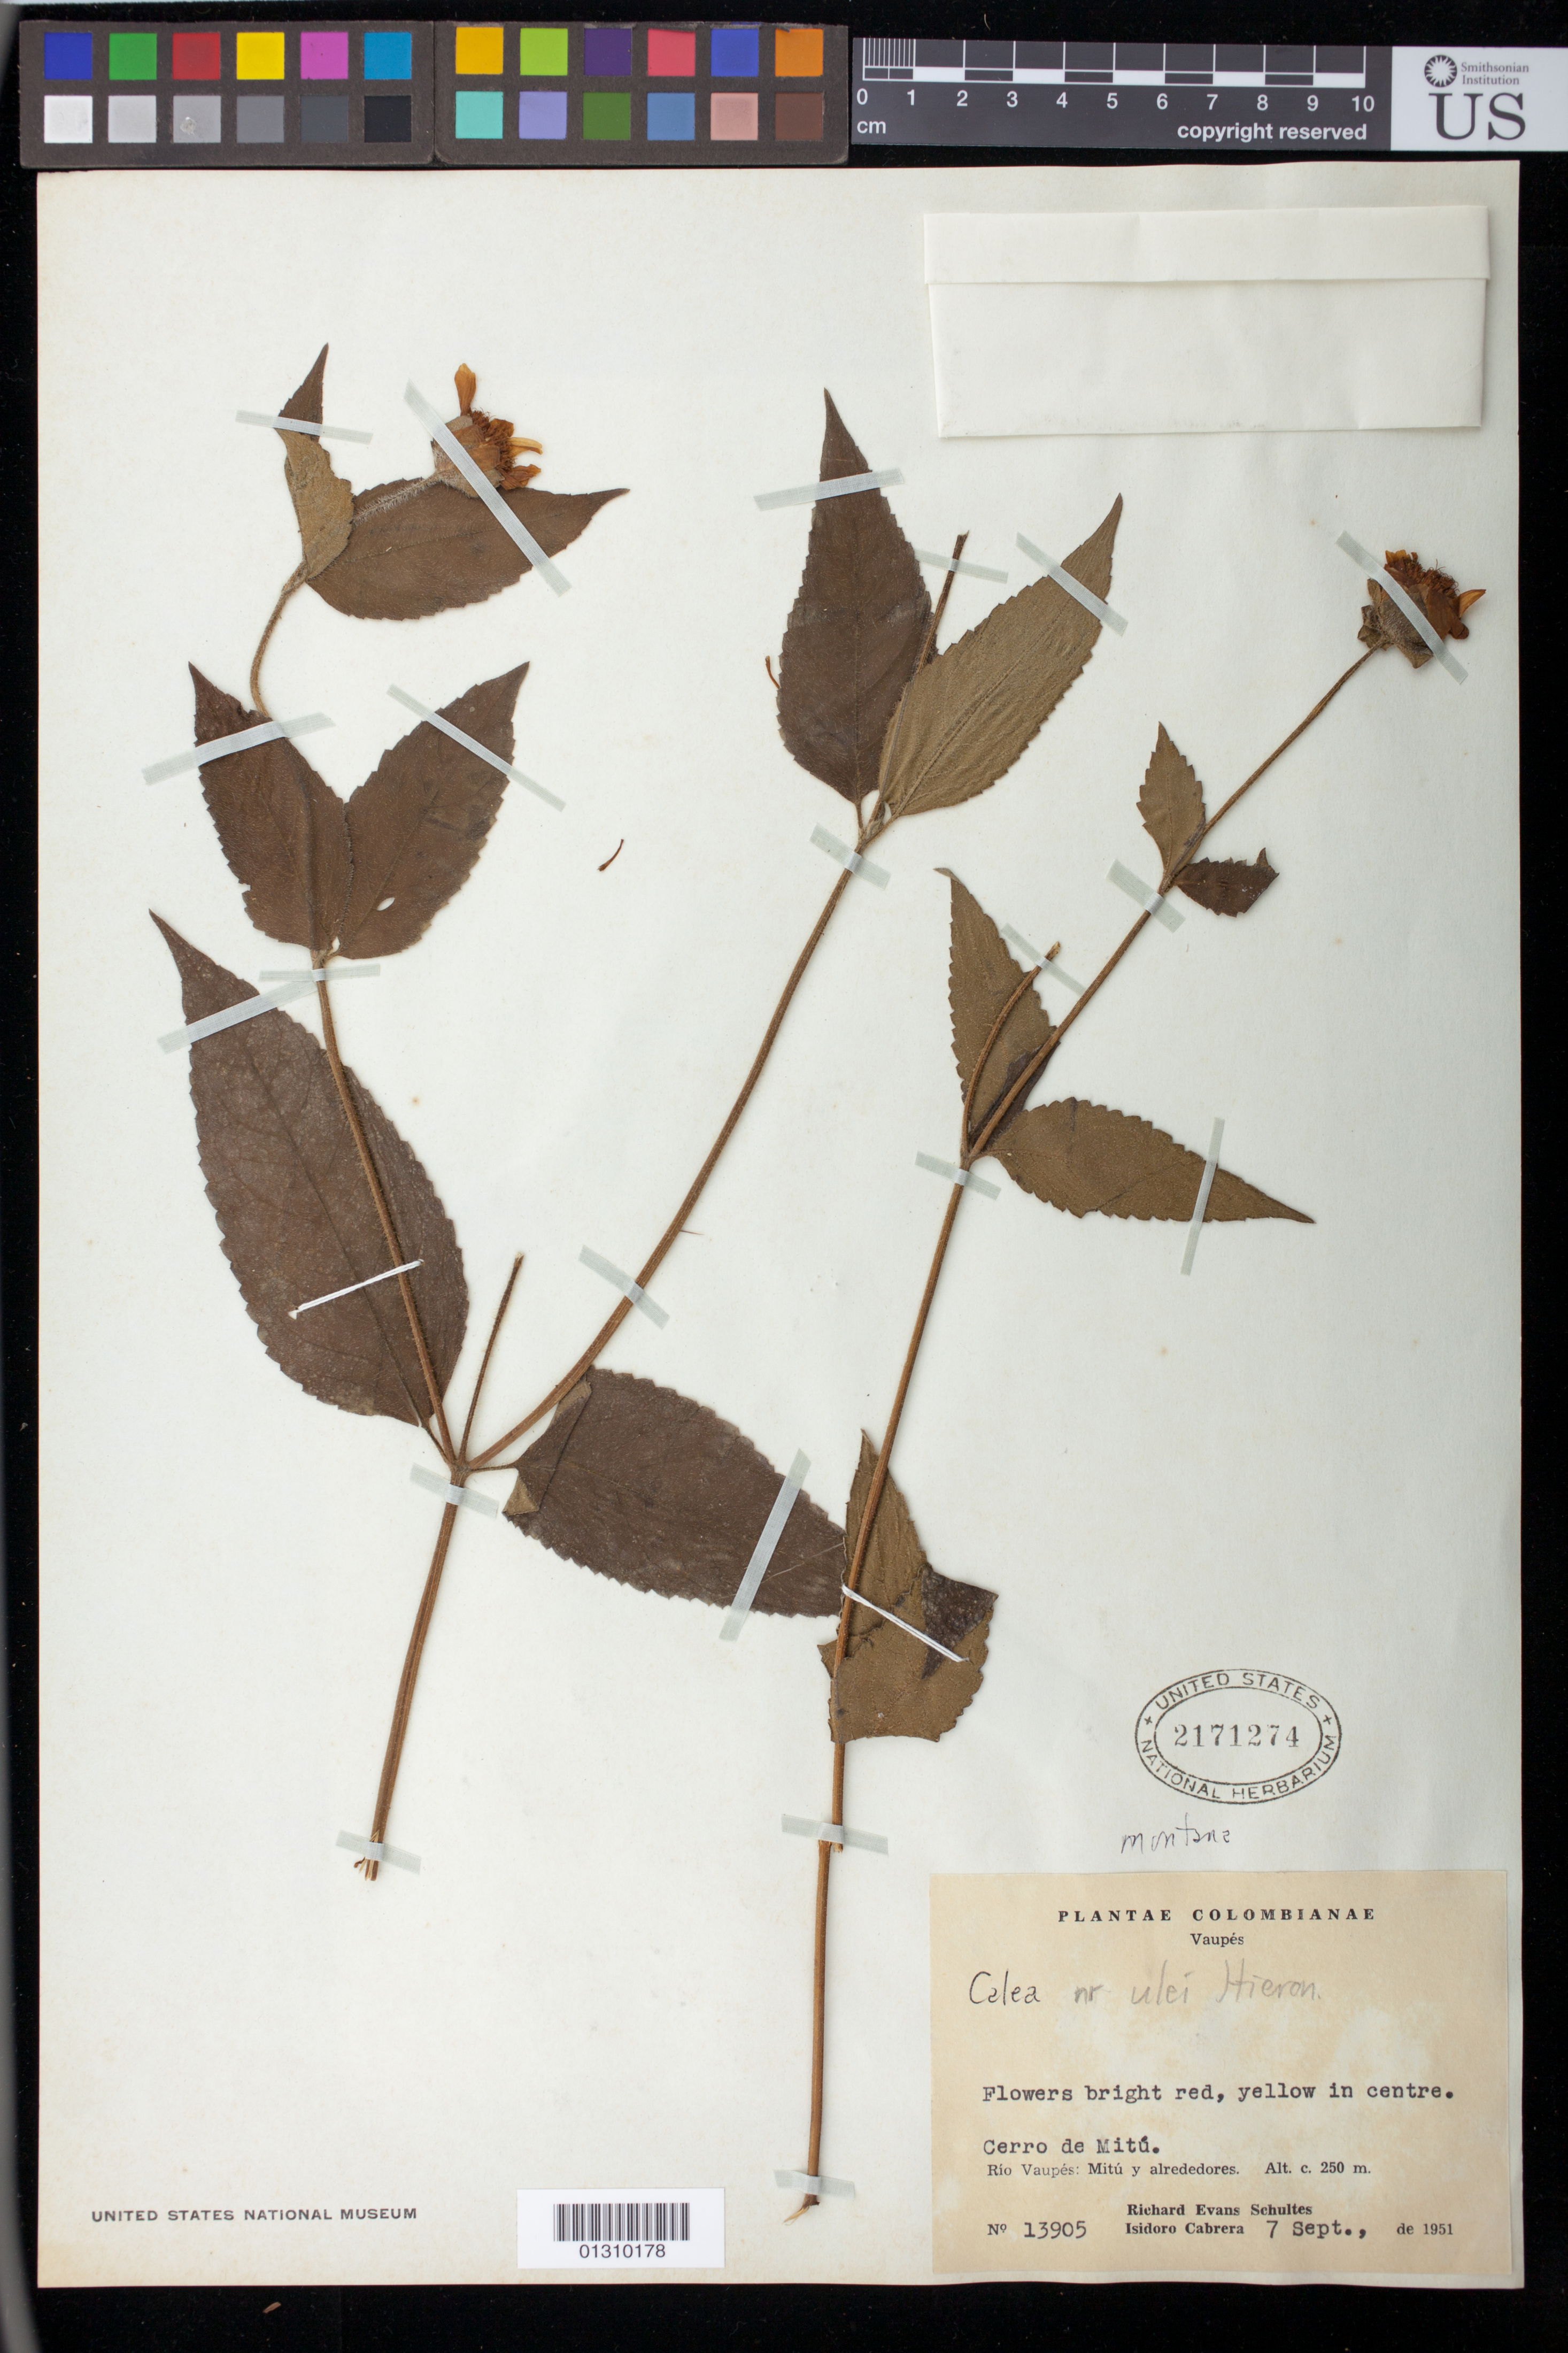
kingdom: Plantae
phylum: Tracheophyta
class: Magnoliopsida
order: Asterales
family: Asteraceae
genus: Calea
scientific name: Calea montana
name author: Klatt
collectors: R. E. Schultes & I. Cabrera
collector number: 13905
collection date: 1951-09-07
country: Colombia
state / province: Vaupes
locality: Cerro de Mitu. Rio Vaupes: Mitu y alrededores.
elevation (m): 250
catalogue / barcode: US 2171274